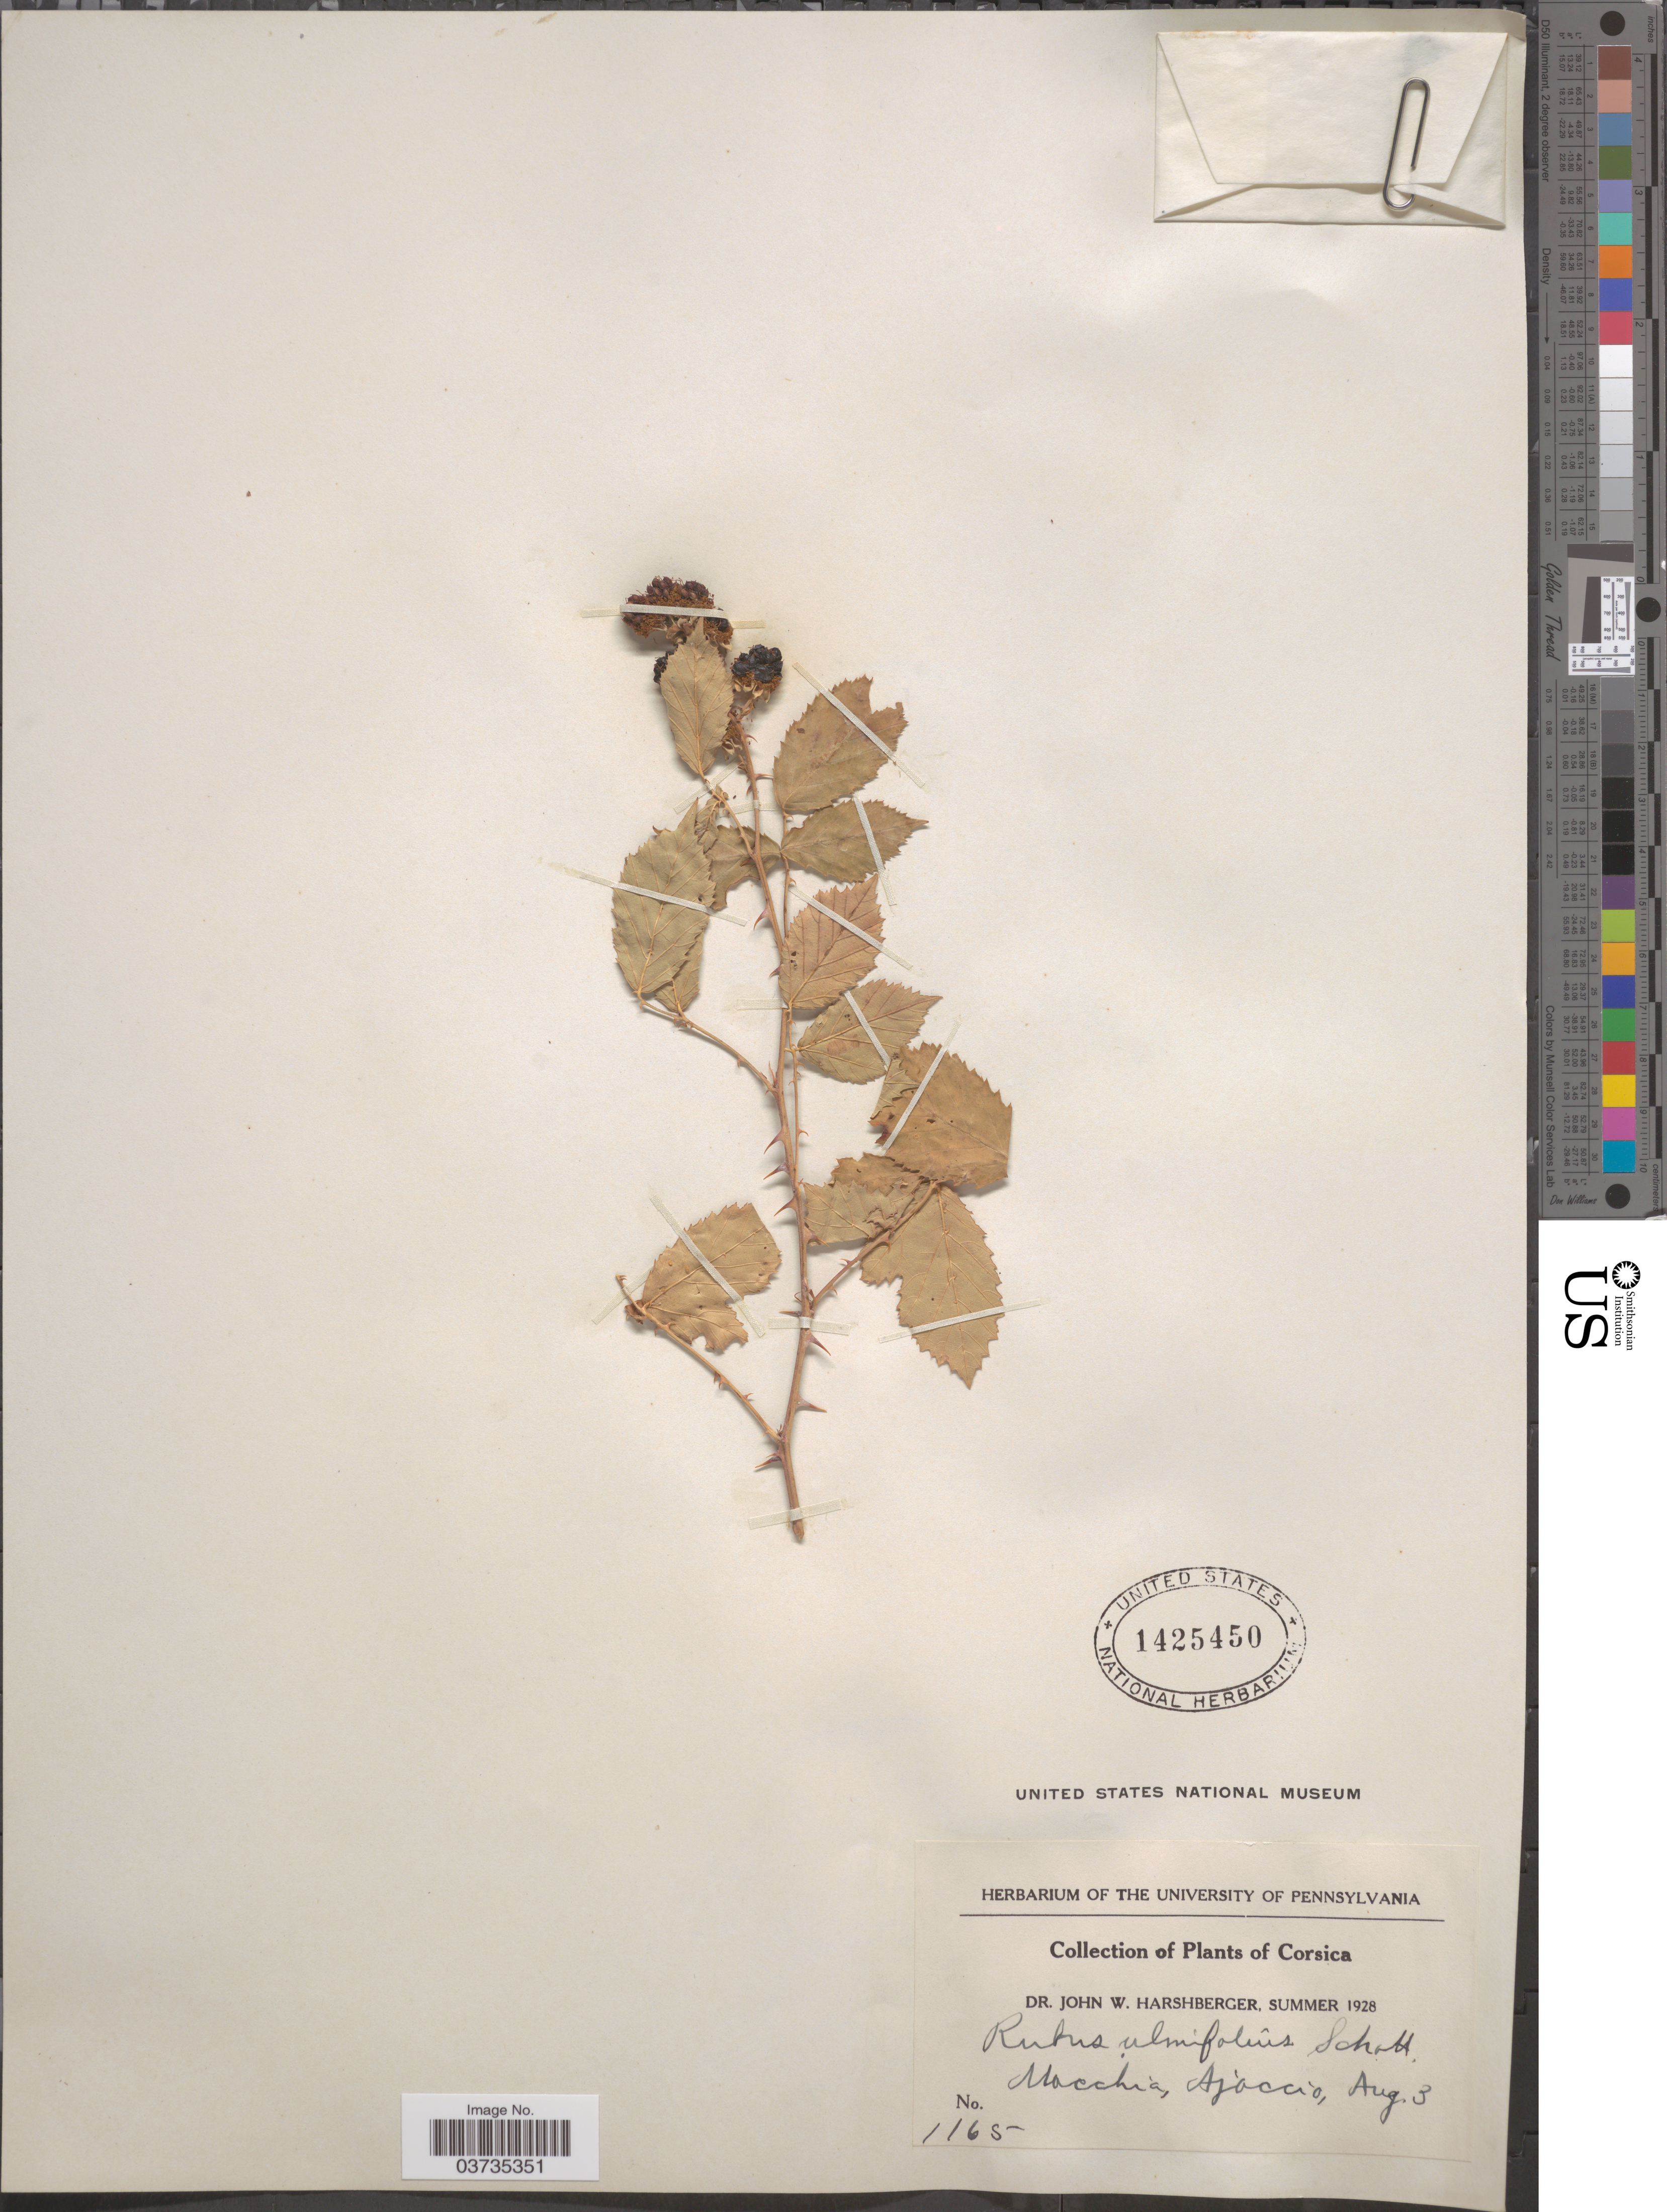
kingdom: Plantae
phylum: Tracheophyta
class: Magnoliopsida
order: Rosales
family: Rosaceae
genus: Rubus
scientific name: Rubus ulmifolius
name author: Schott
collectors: J. W. Harshberger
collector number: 1165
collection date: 1928-08-03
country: France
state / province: Corsica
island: Corse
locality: Macchia, Ajaccio.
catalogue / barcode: US 1425450